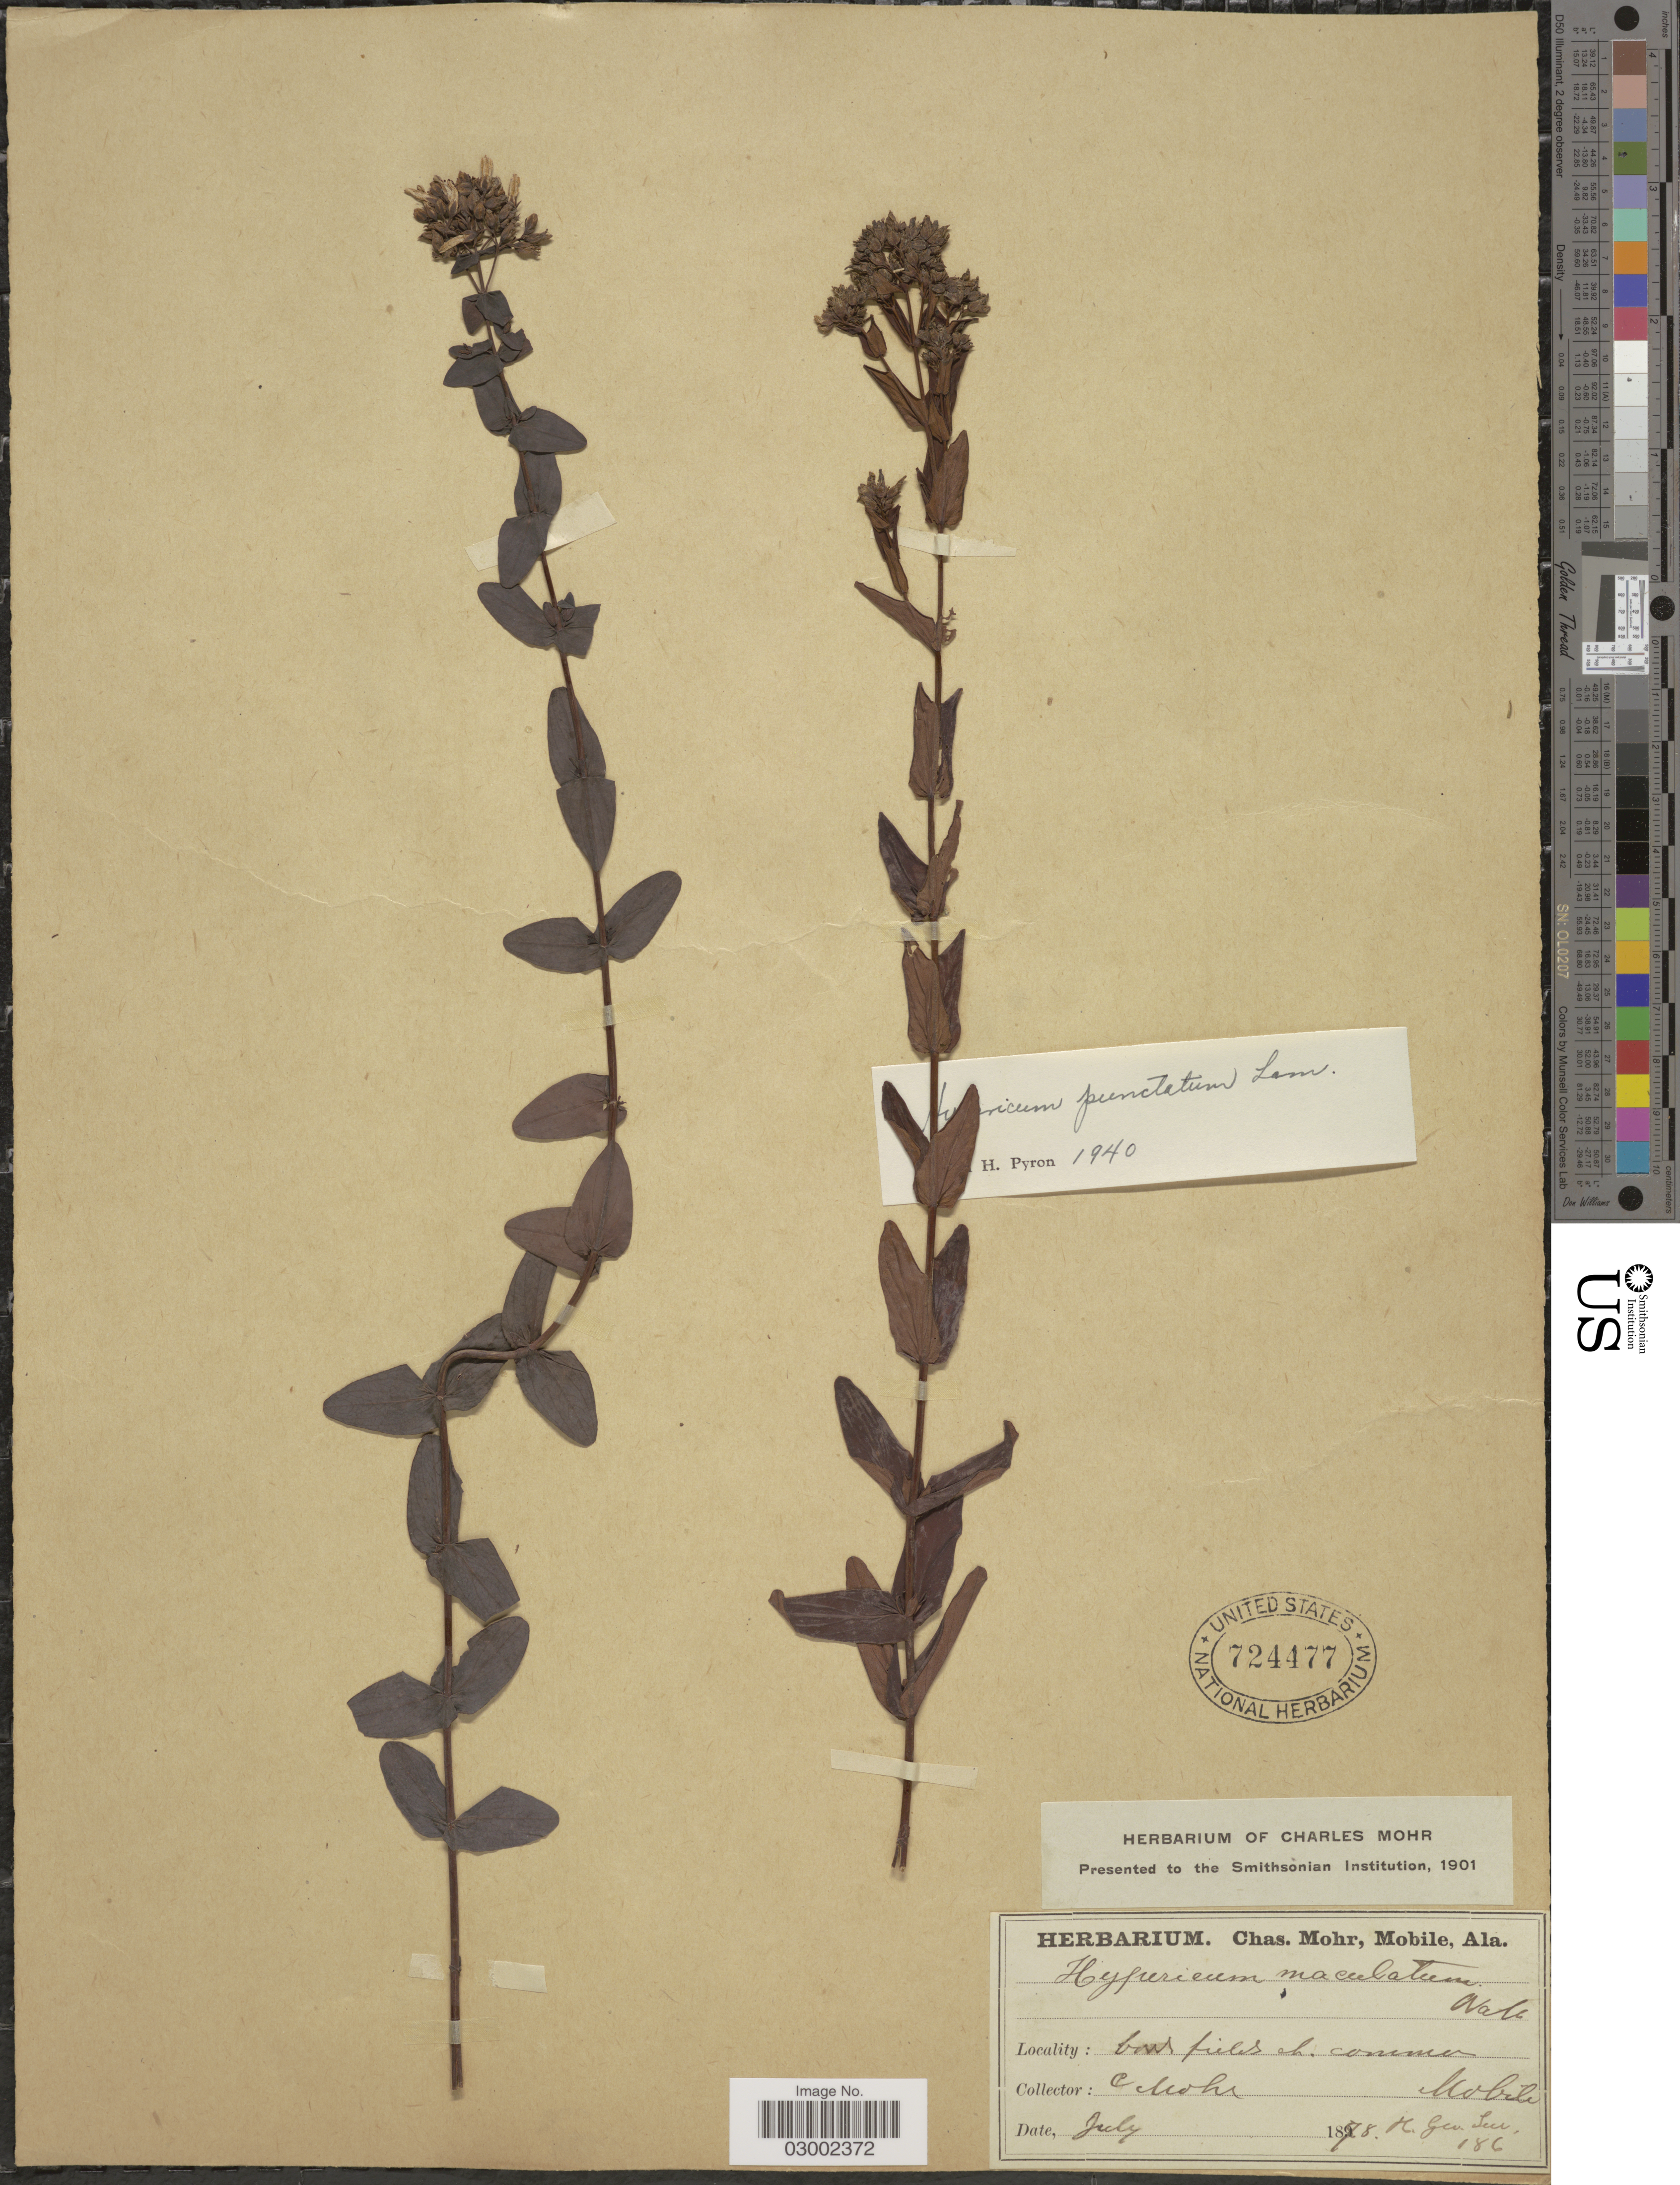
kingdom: Plantae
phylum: Tracheophyta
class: Magnoliopsida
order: Malpighiales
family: Hypericaceae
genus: Hypericum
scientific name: Hypericum punctatum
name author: Lam.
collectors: Mohr, C. T. (herbarium)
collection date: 1878-07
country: United States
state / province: Alabama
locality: Mobile.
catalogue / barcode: US 724477